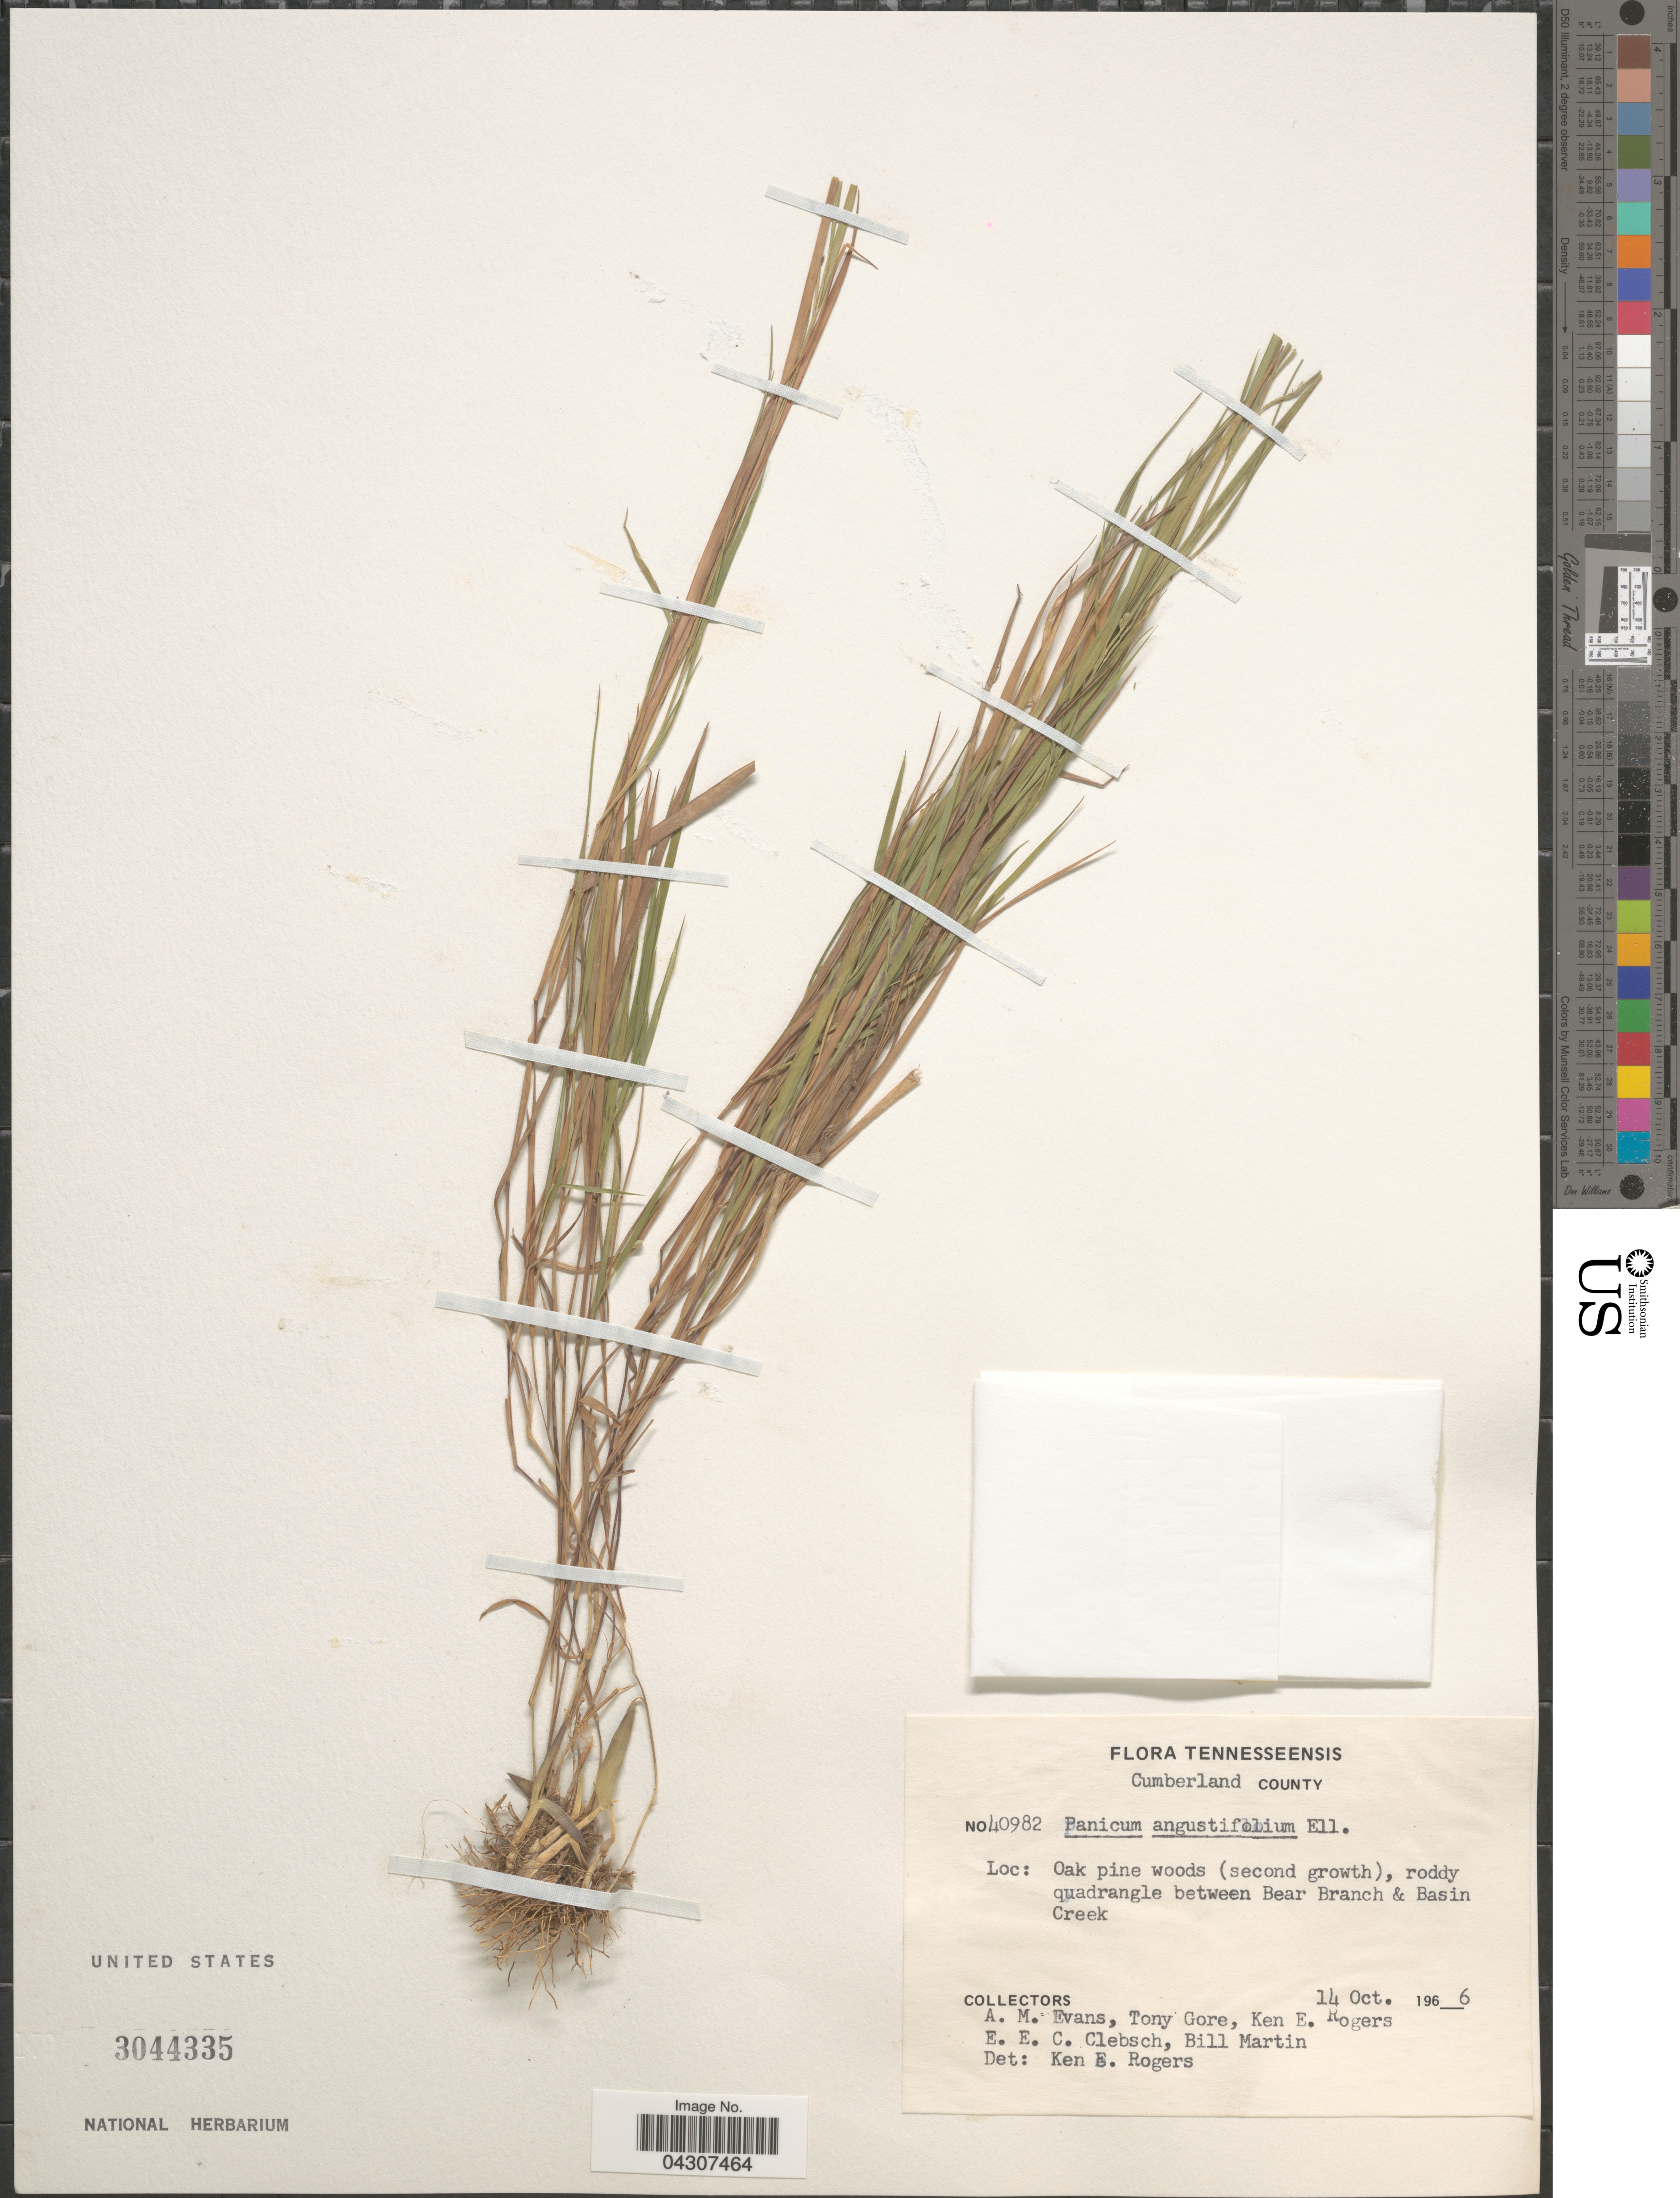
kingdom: Plantae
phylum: Tracheophyta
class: Liliopsida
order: Poales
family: Poaceae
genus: Dichanthelium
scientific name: Dichanthelium aciculare var. ramosum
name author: (Griseb.) Davidse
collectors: A. M. Evans, T. Gore, K. Rogers, E. Clebsch & B. Martin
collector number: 40982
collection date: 1966-10-14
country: United States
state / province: Tennessee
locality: Cumberland County. Oak pine woods (second growth), roddy quadrangle between Bear Branch & Basin Creek.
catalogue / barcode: US 3044335